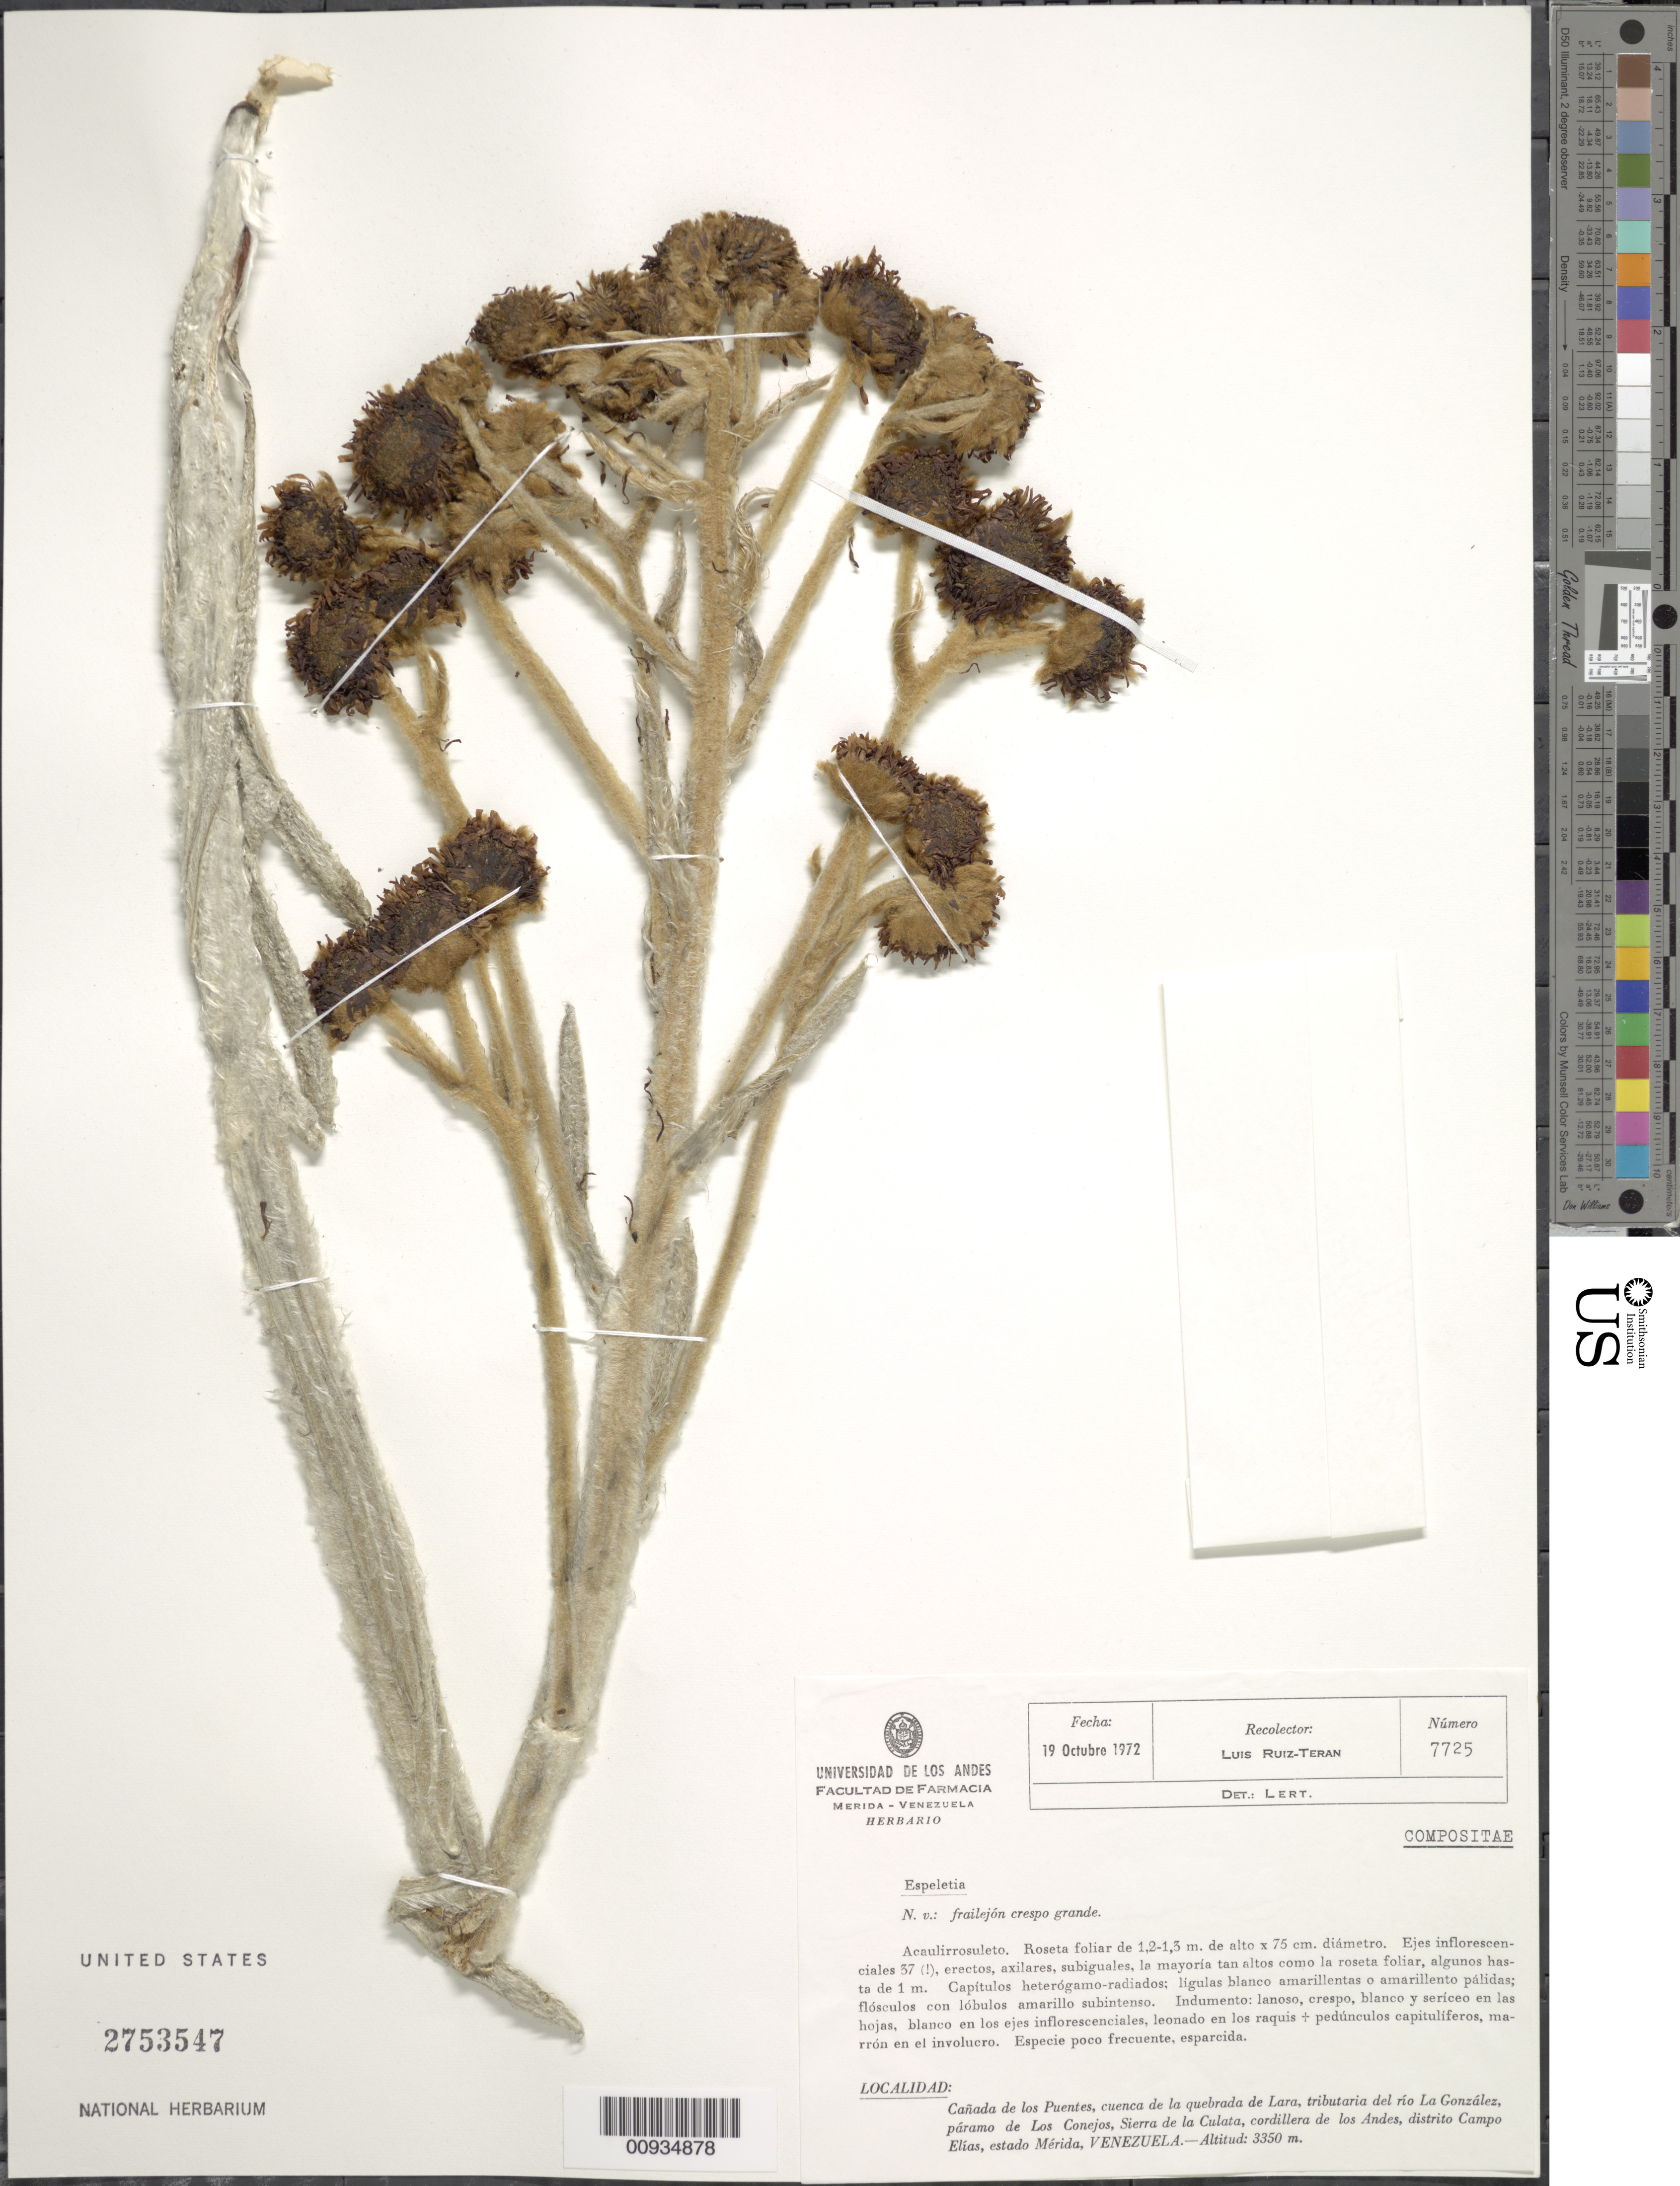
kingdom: Plantae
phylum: Tracheophyta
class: Magnoliopsida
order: Asterales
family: Asteraceae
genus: Espeletiopsis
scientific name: Espeletiopsis pozoensis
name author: (Cuatrec.) Cuatrec.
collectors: L. Teran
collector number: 7725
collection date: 1972-10-19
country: Venezuela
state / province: Mérida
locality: Canada de los Puentes, cuenca de la quebrada de Lara, tributaria del rio La Gonzalez, paramo de Los Conejos, Sierra de la Culata, Cordillera de Los Andes, Distrito Campo Elias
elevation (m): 3350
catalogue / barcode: US 2753547